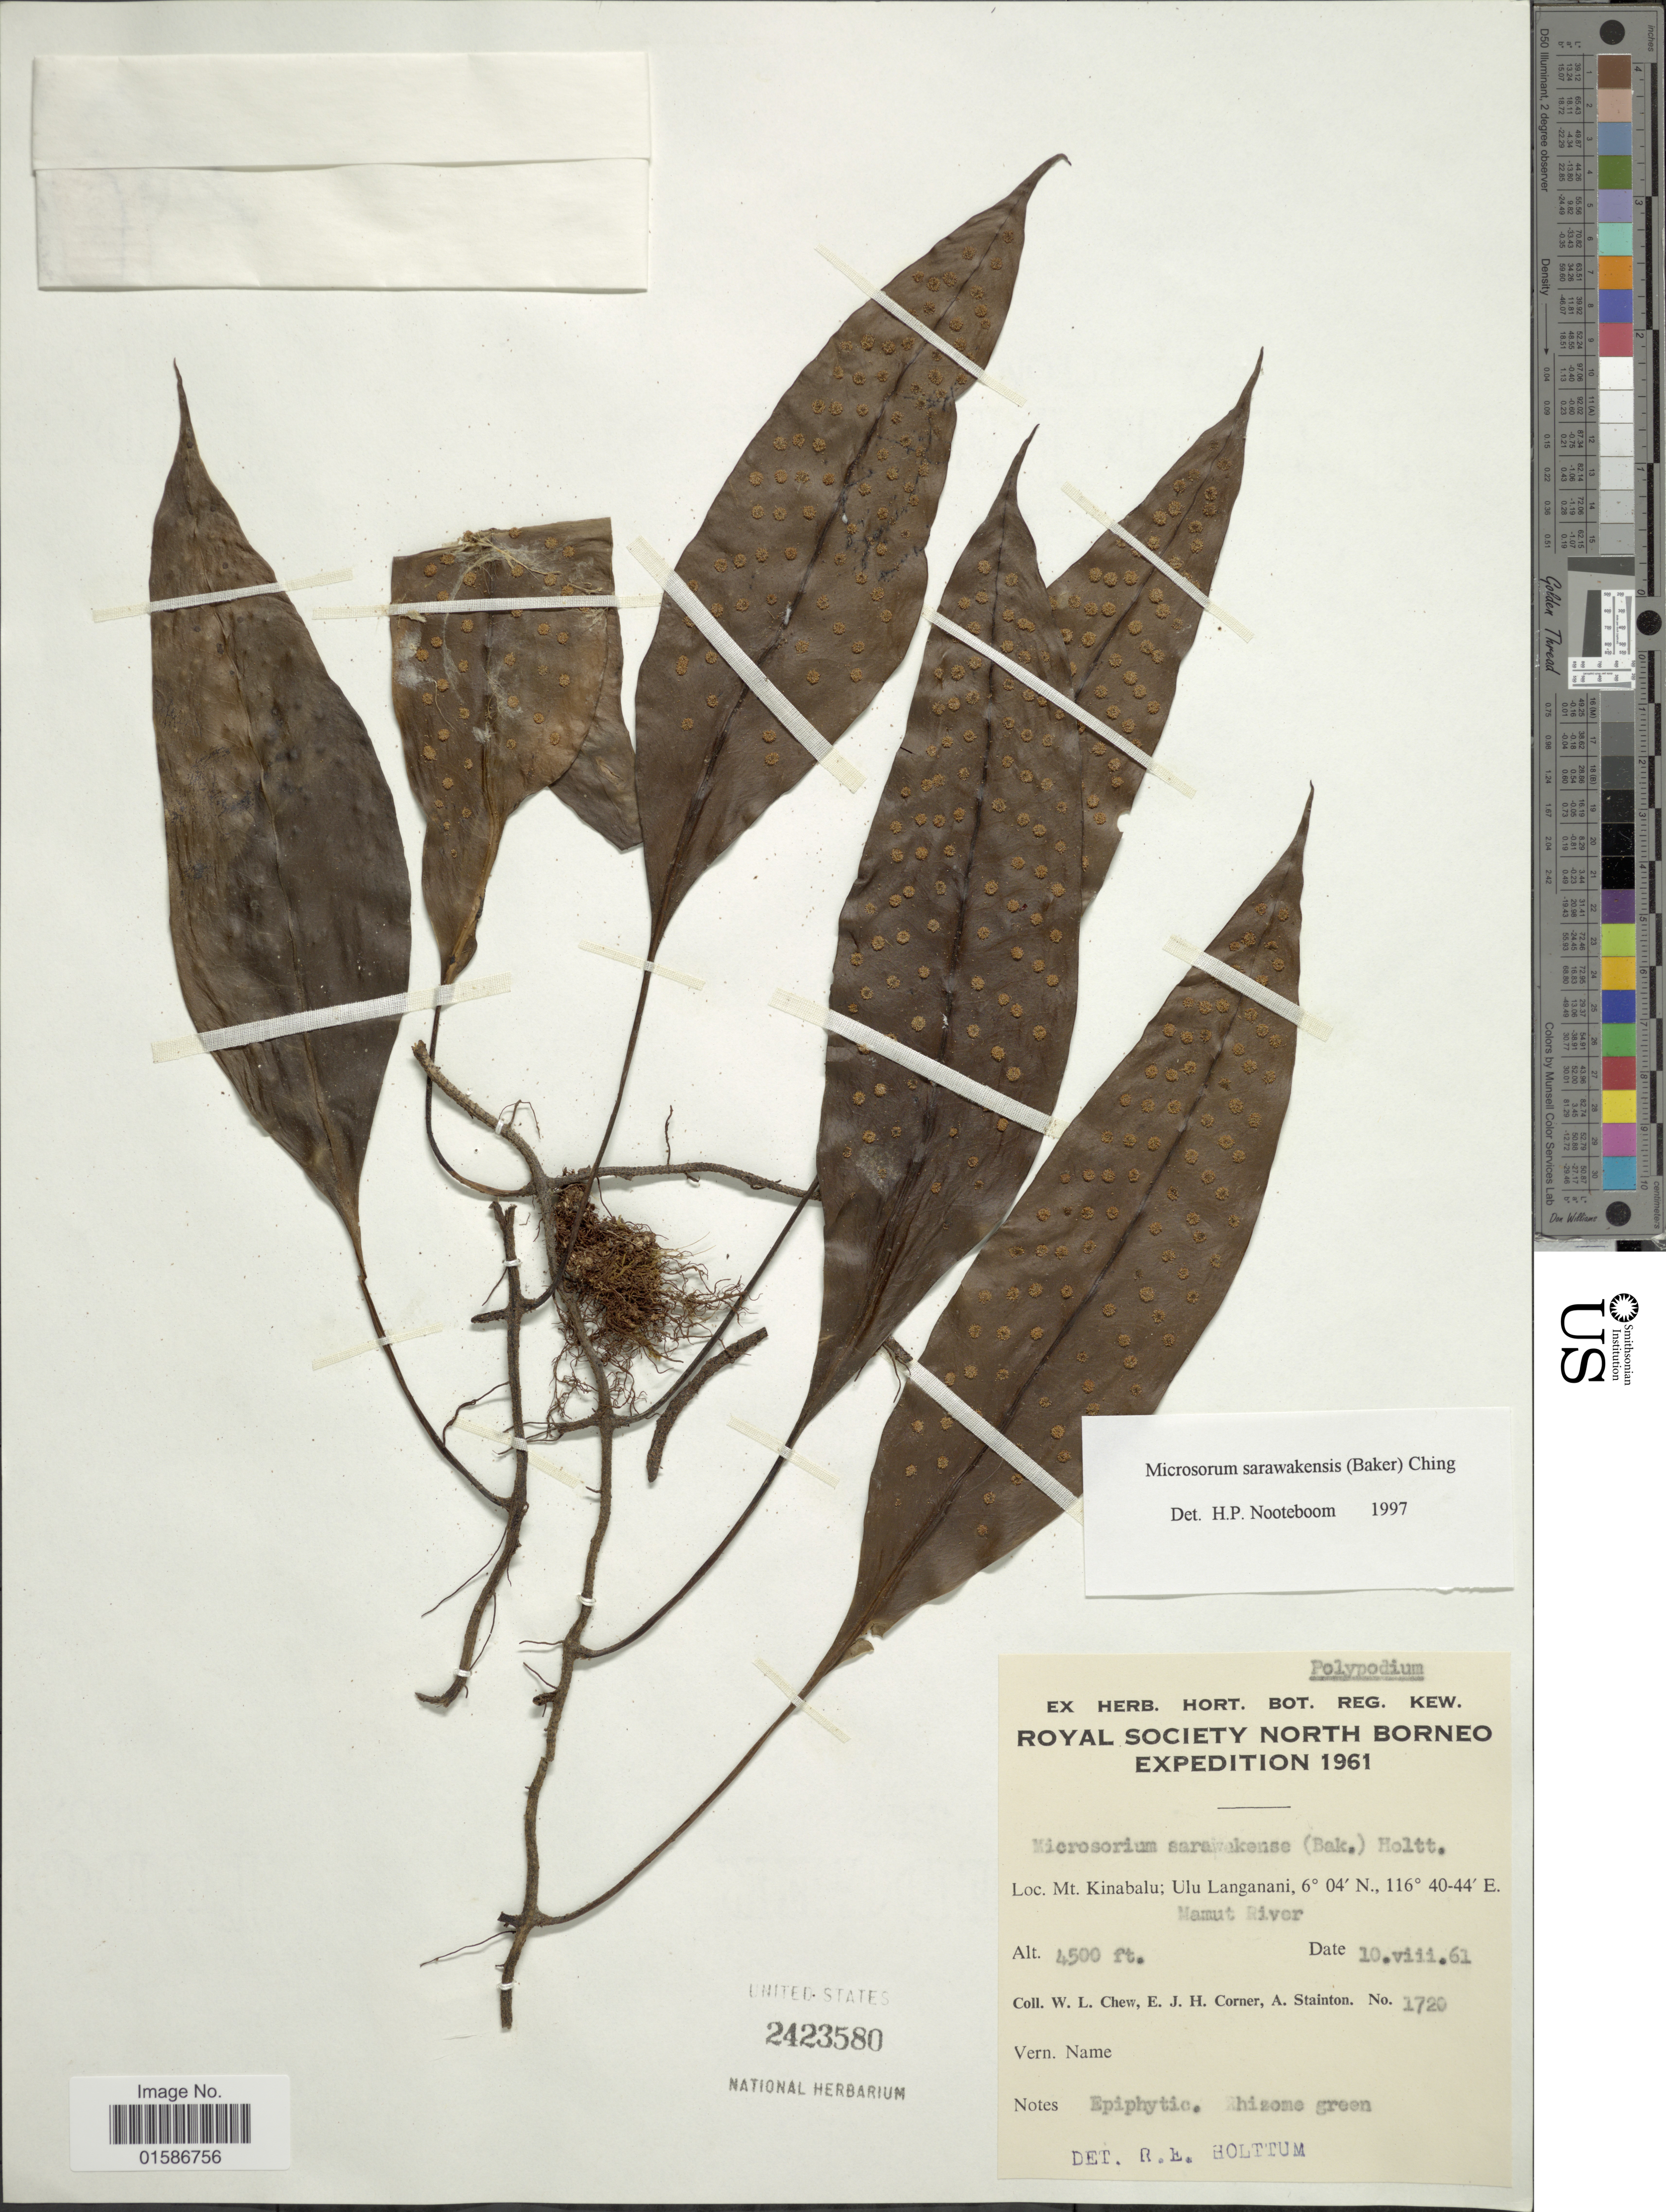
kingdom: Plantae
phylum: Tracheophyta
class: Polypodiopsida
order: Polypodiales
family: Polypodiaceae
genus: Microsorum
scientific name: Microsorum sarawakense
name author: (Baker) Ching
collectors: W. Chew, E. Corner & A. Stainton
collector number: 1720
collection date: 1961-08-10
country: Malaysia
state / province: Sabah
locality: Mt Kinabalu; Ulu Langanani, Mamut River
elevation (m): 1372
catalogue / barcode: US 2423580